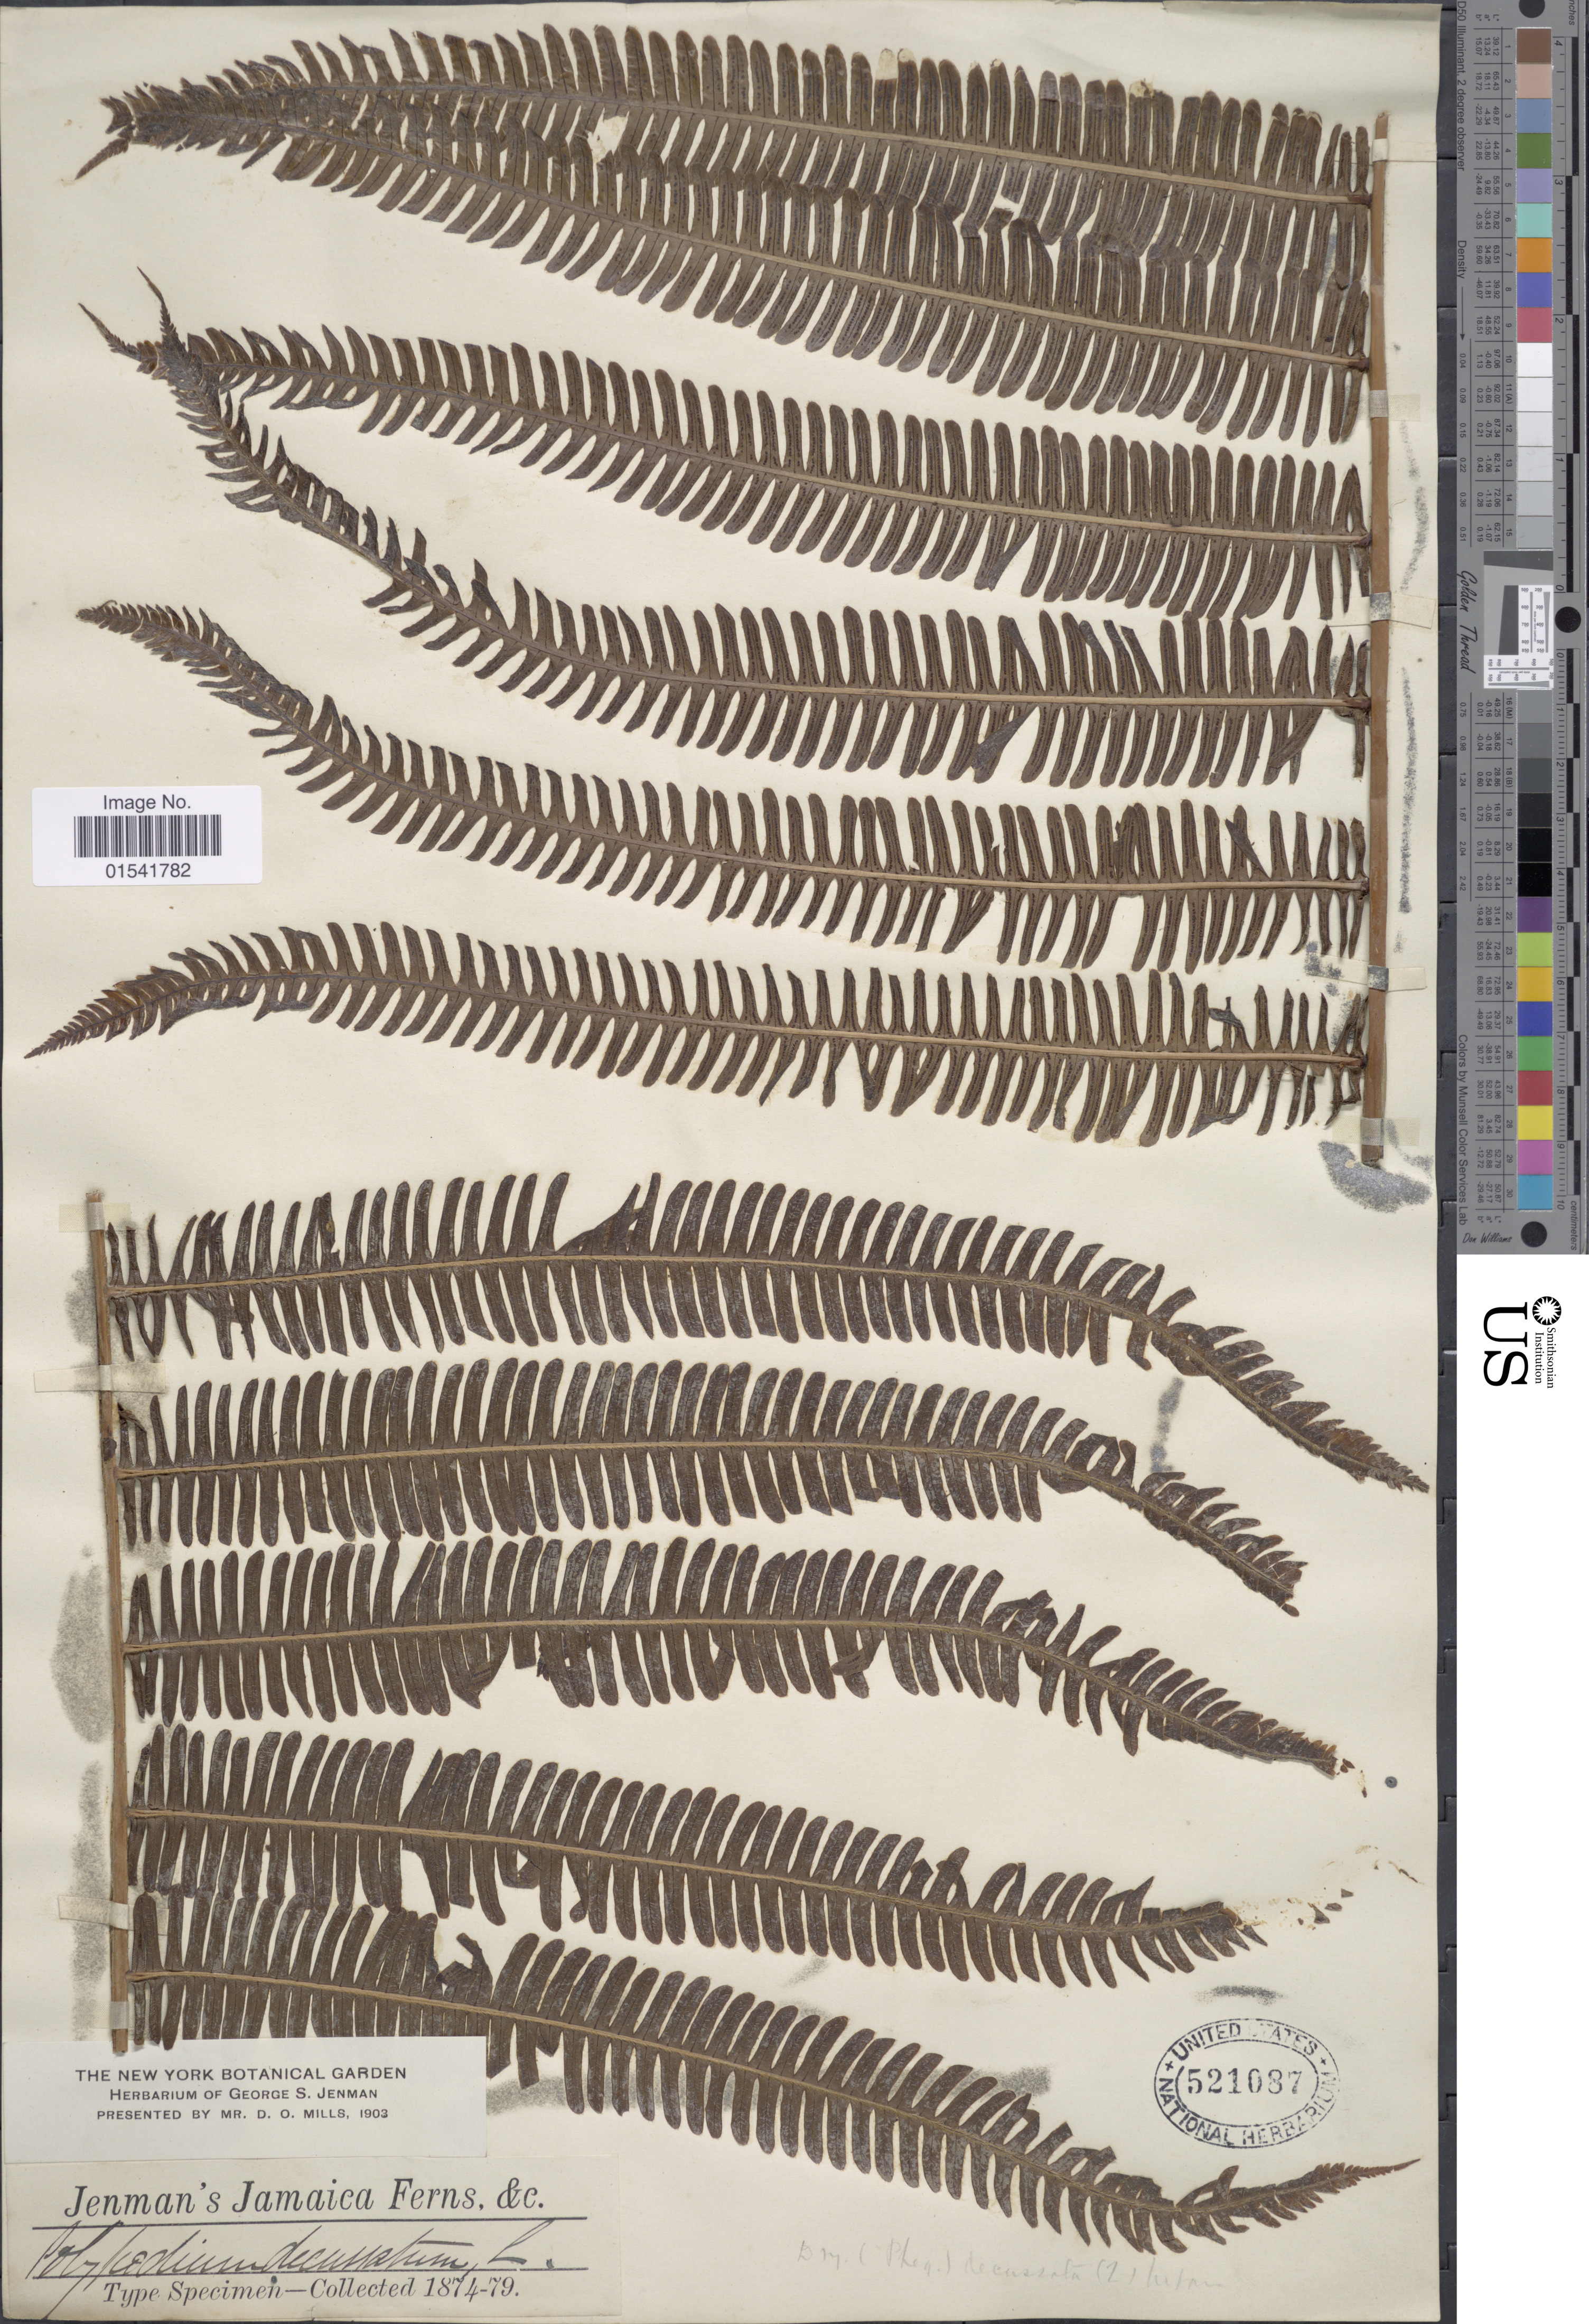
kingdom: Plantae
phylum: Tracheophyta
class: Polypodiopsida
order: Polypodiales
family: Thelypteridaceae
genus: Steiropteris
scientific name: Steiropteris decussata (L.) comb. nov., ined. 2015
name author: (L.)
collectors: G. S. Jenman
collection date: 1874/1879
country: Jamaica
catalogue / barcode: US 521087